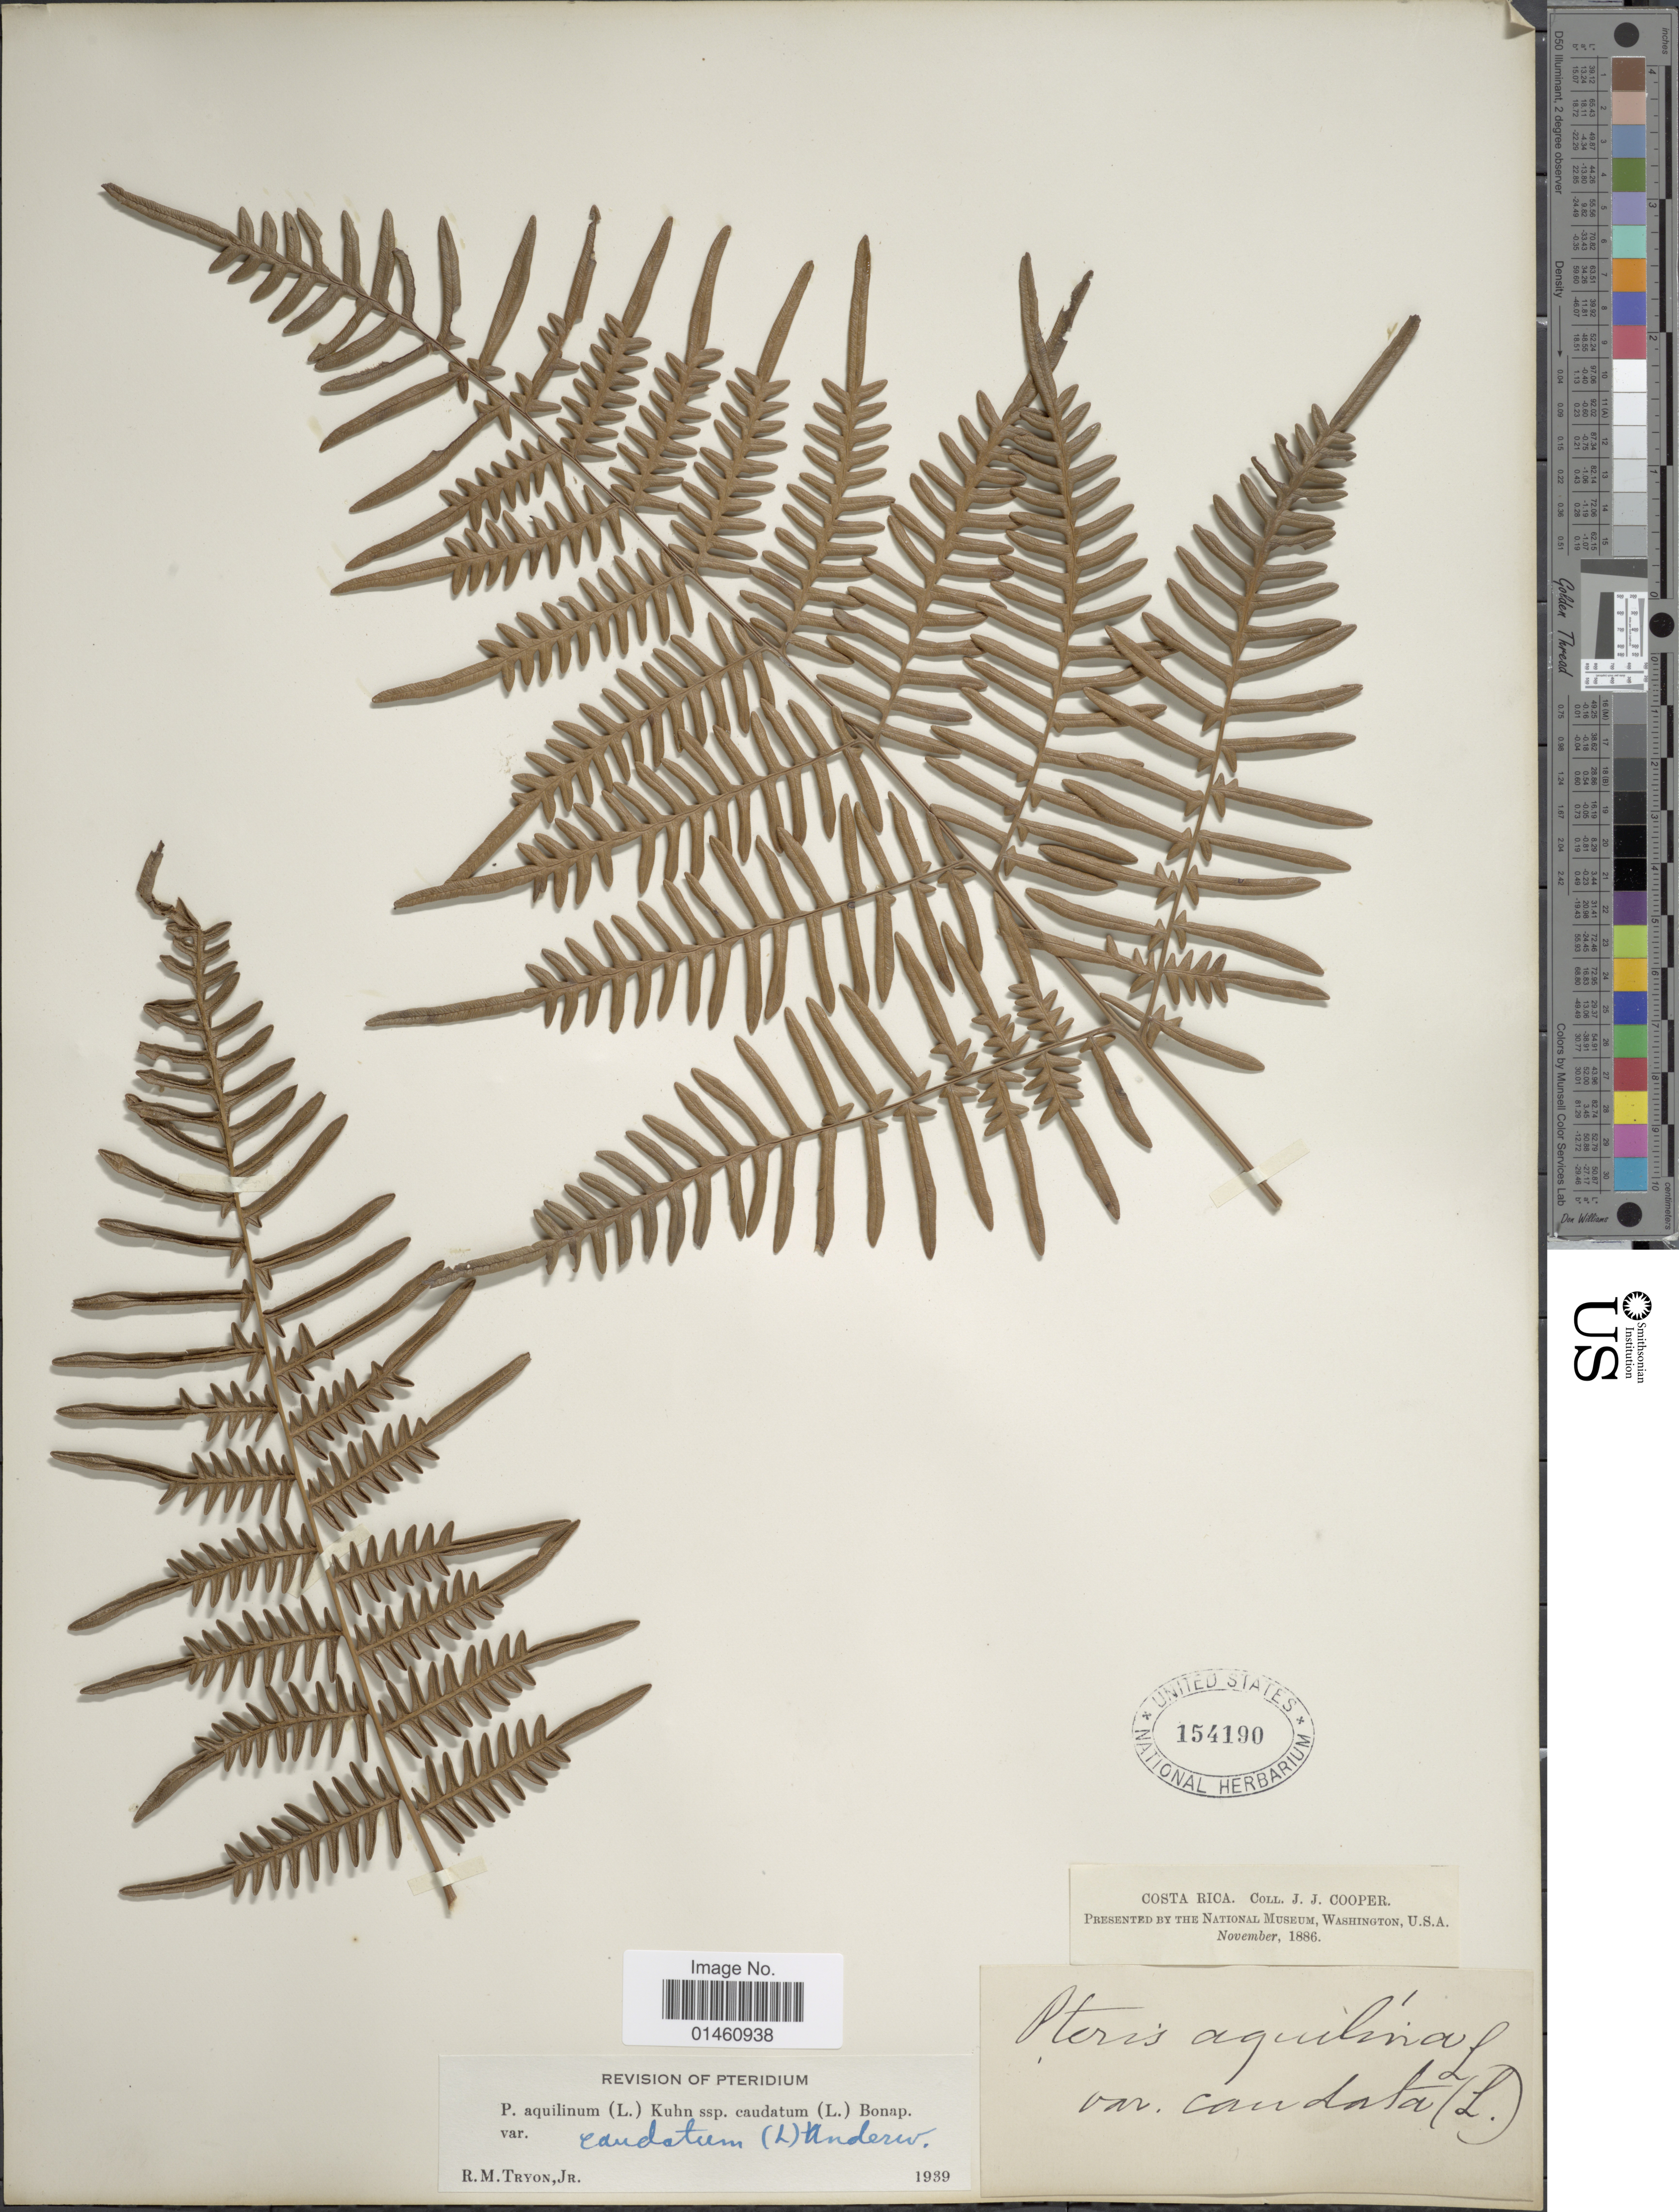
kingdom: Plantae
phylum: Tracheophyta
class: Polypodiopsida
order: Polypodiales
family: Dennstaedtiaceae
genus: Pteridium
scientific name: Pteridium caudatum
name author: (L.) Maxon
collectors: J. J. Cooper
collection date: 1886-11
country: Costa Rica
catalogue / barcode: US 154190